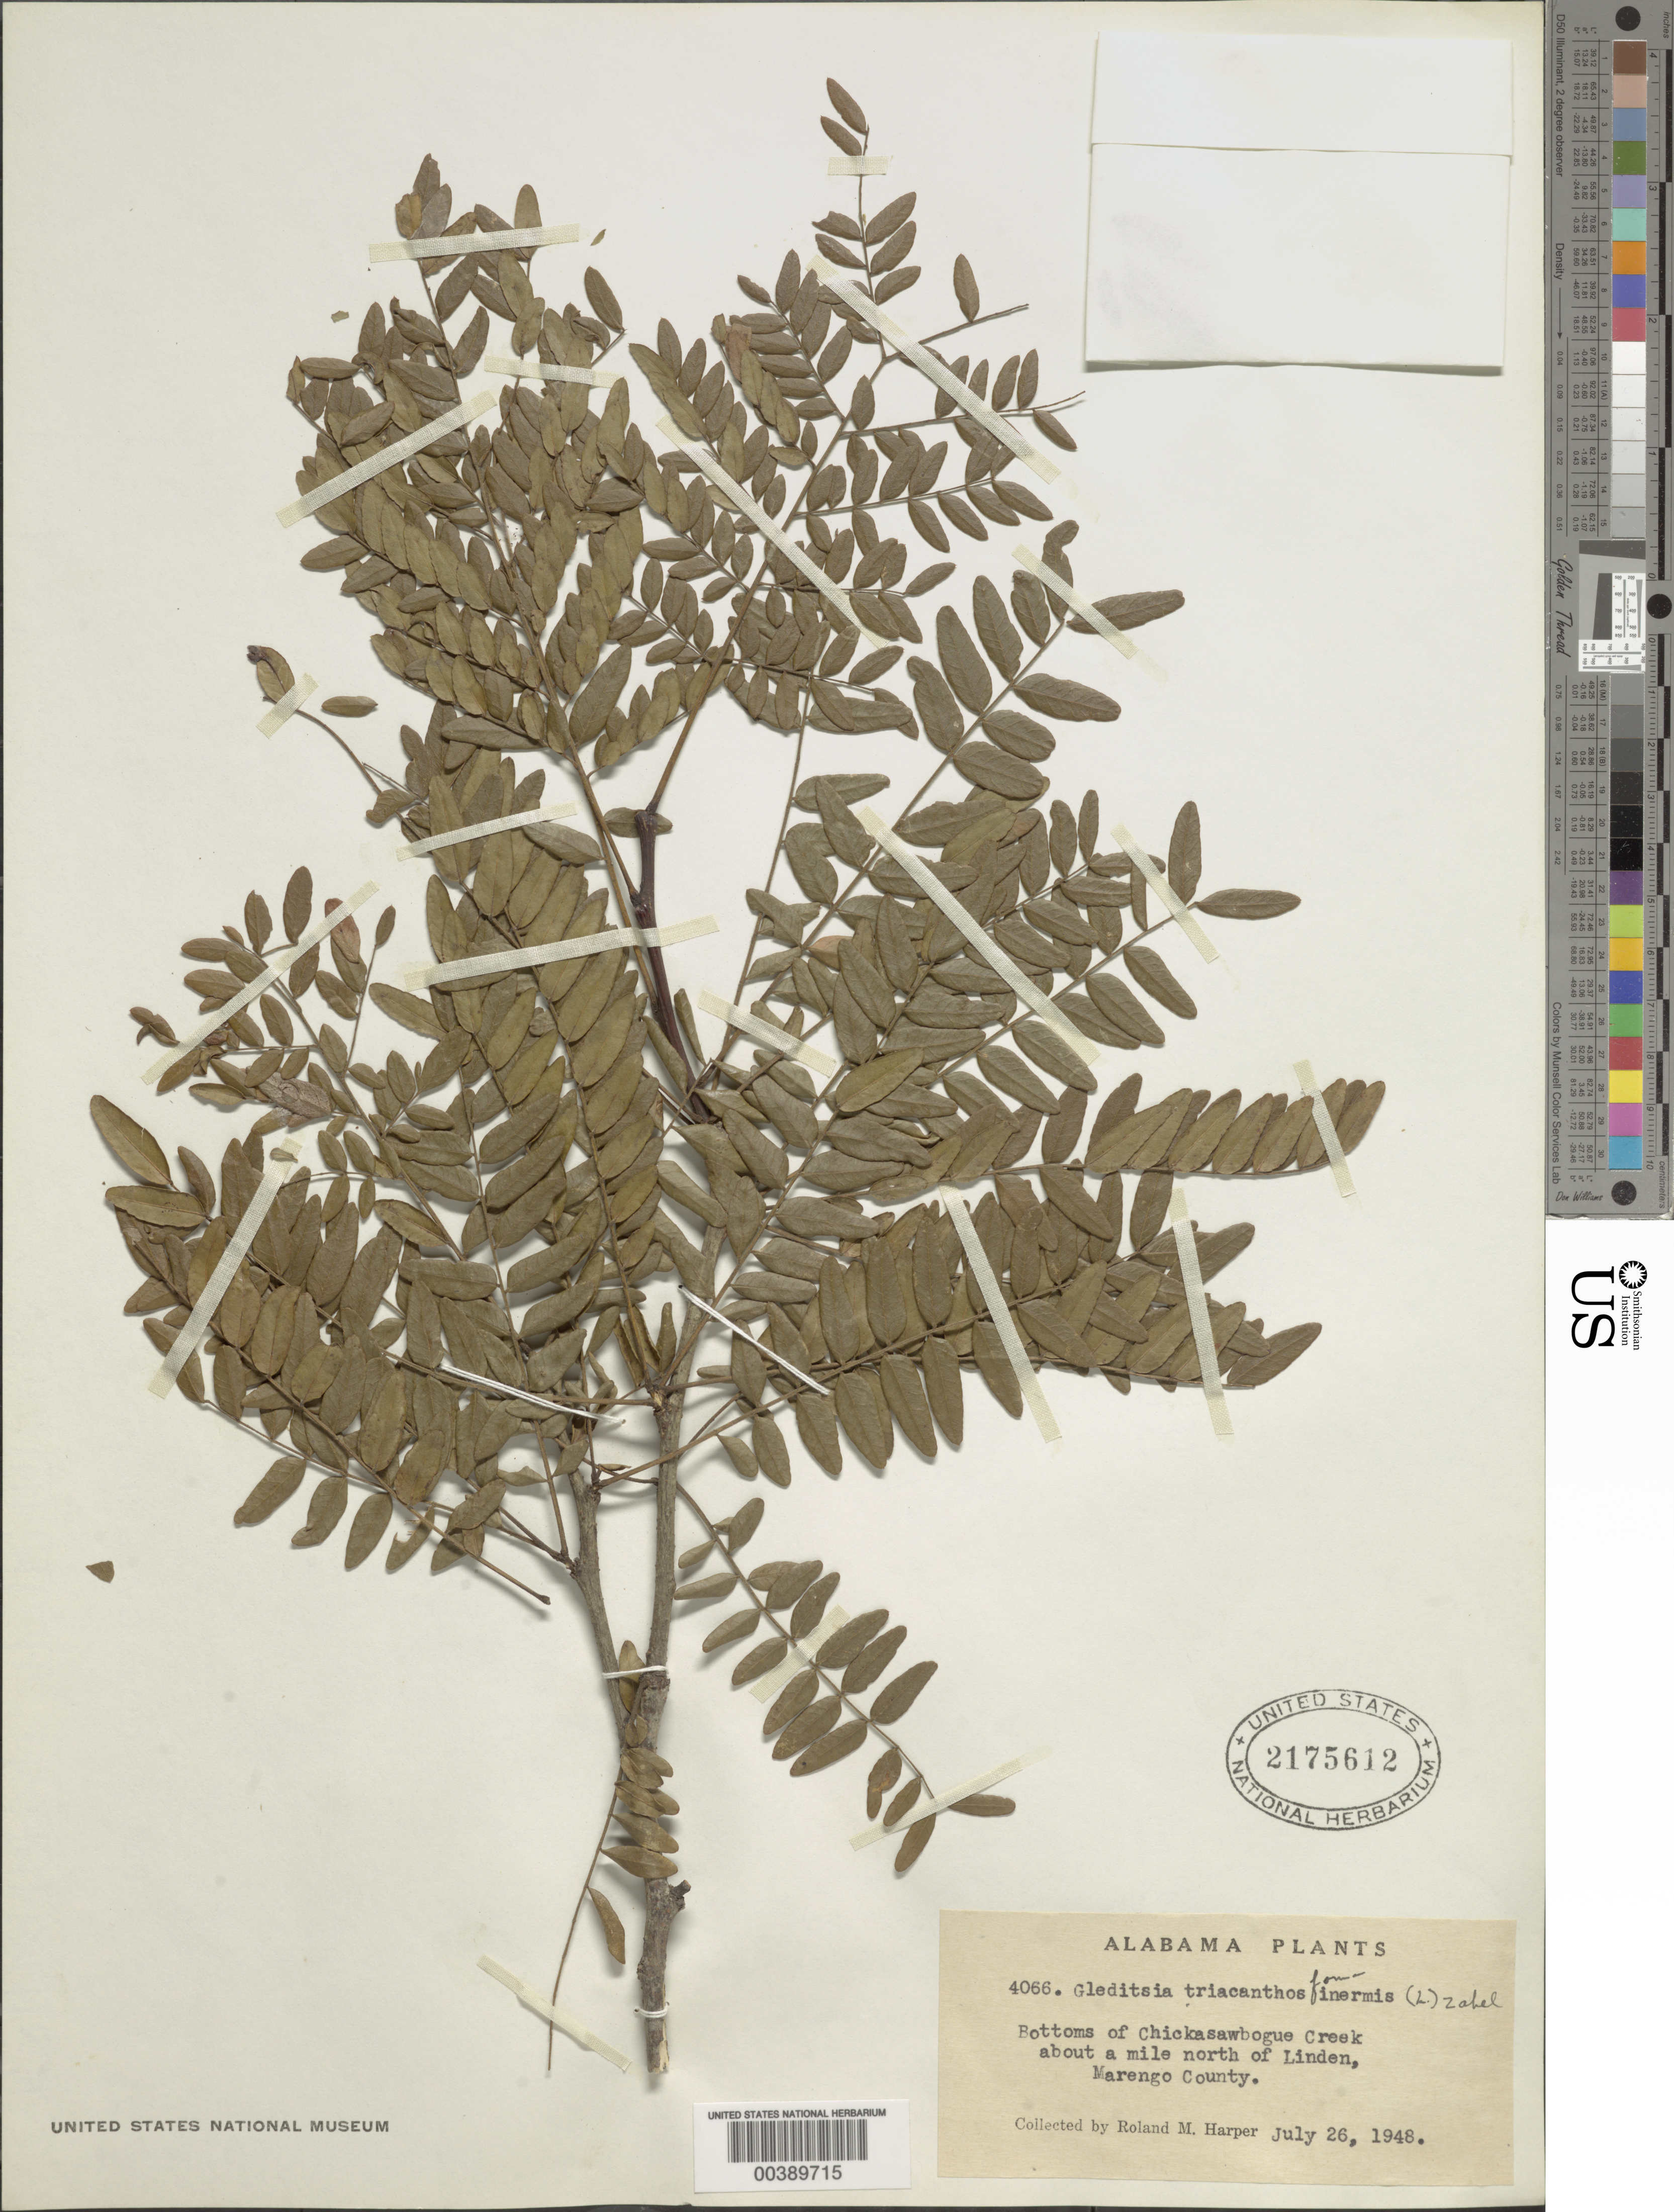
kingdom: Plantae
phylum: Tracheophyta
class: Magnoliopsida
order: Fabales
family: Fabaceae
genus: Gleditsia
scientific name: Gleditsia triacanthos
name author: L.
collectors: R. M. Harper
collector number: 4066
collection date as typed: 26 Jul 1948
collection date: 1948-07-26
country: United States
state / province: Alabama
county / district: Marengo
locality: Bottoms of chickasawbogue creek about a mile n of linden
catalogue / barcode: US 2175612